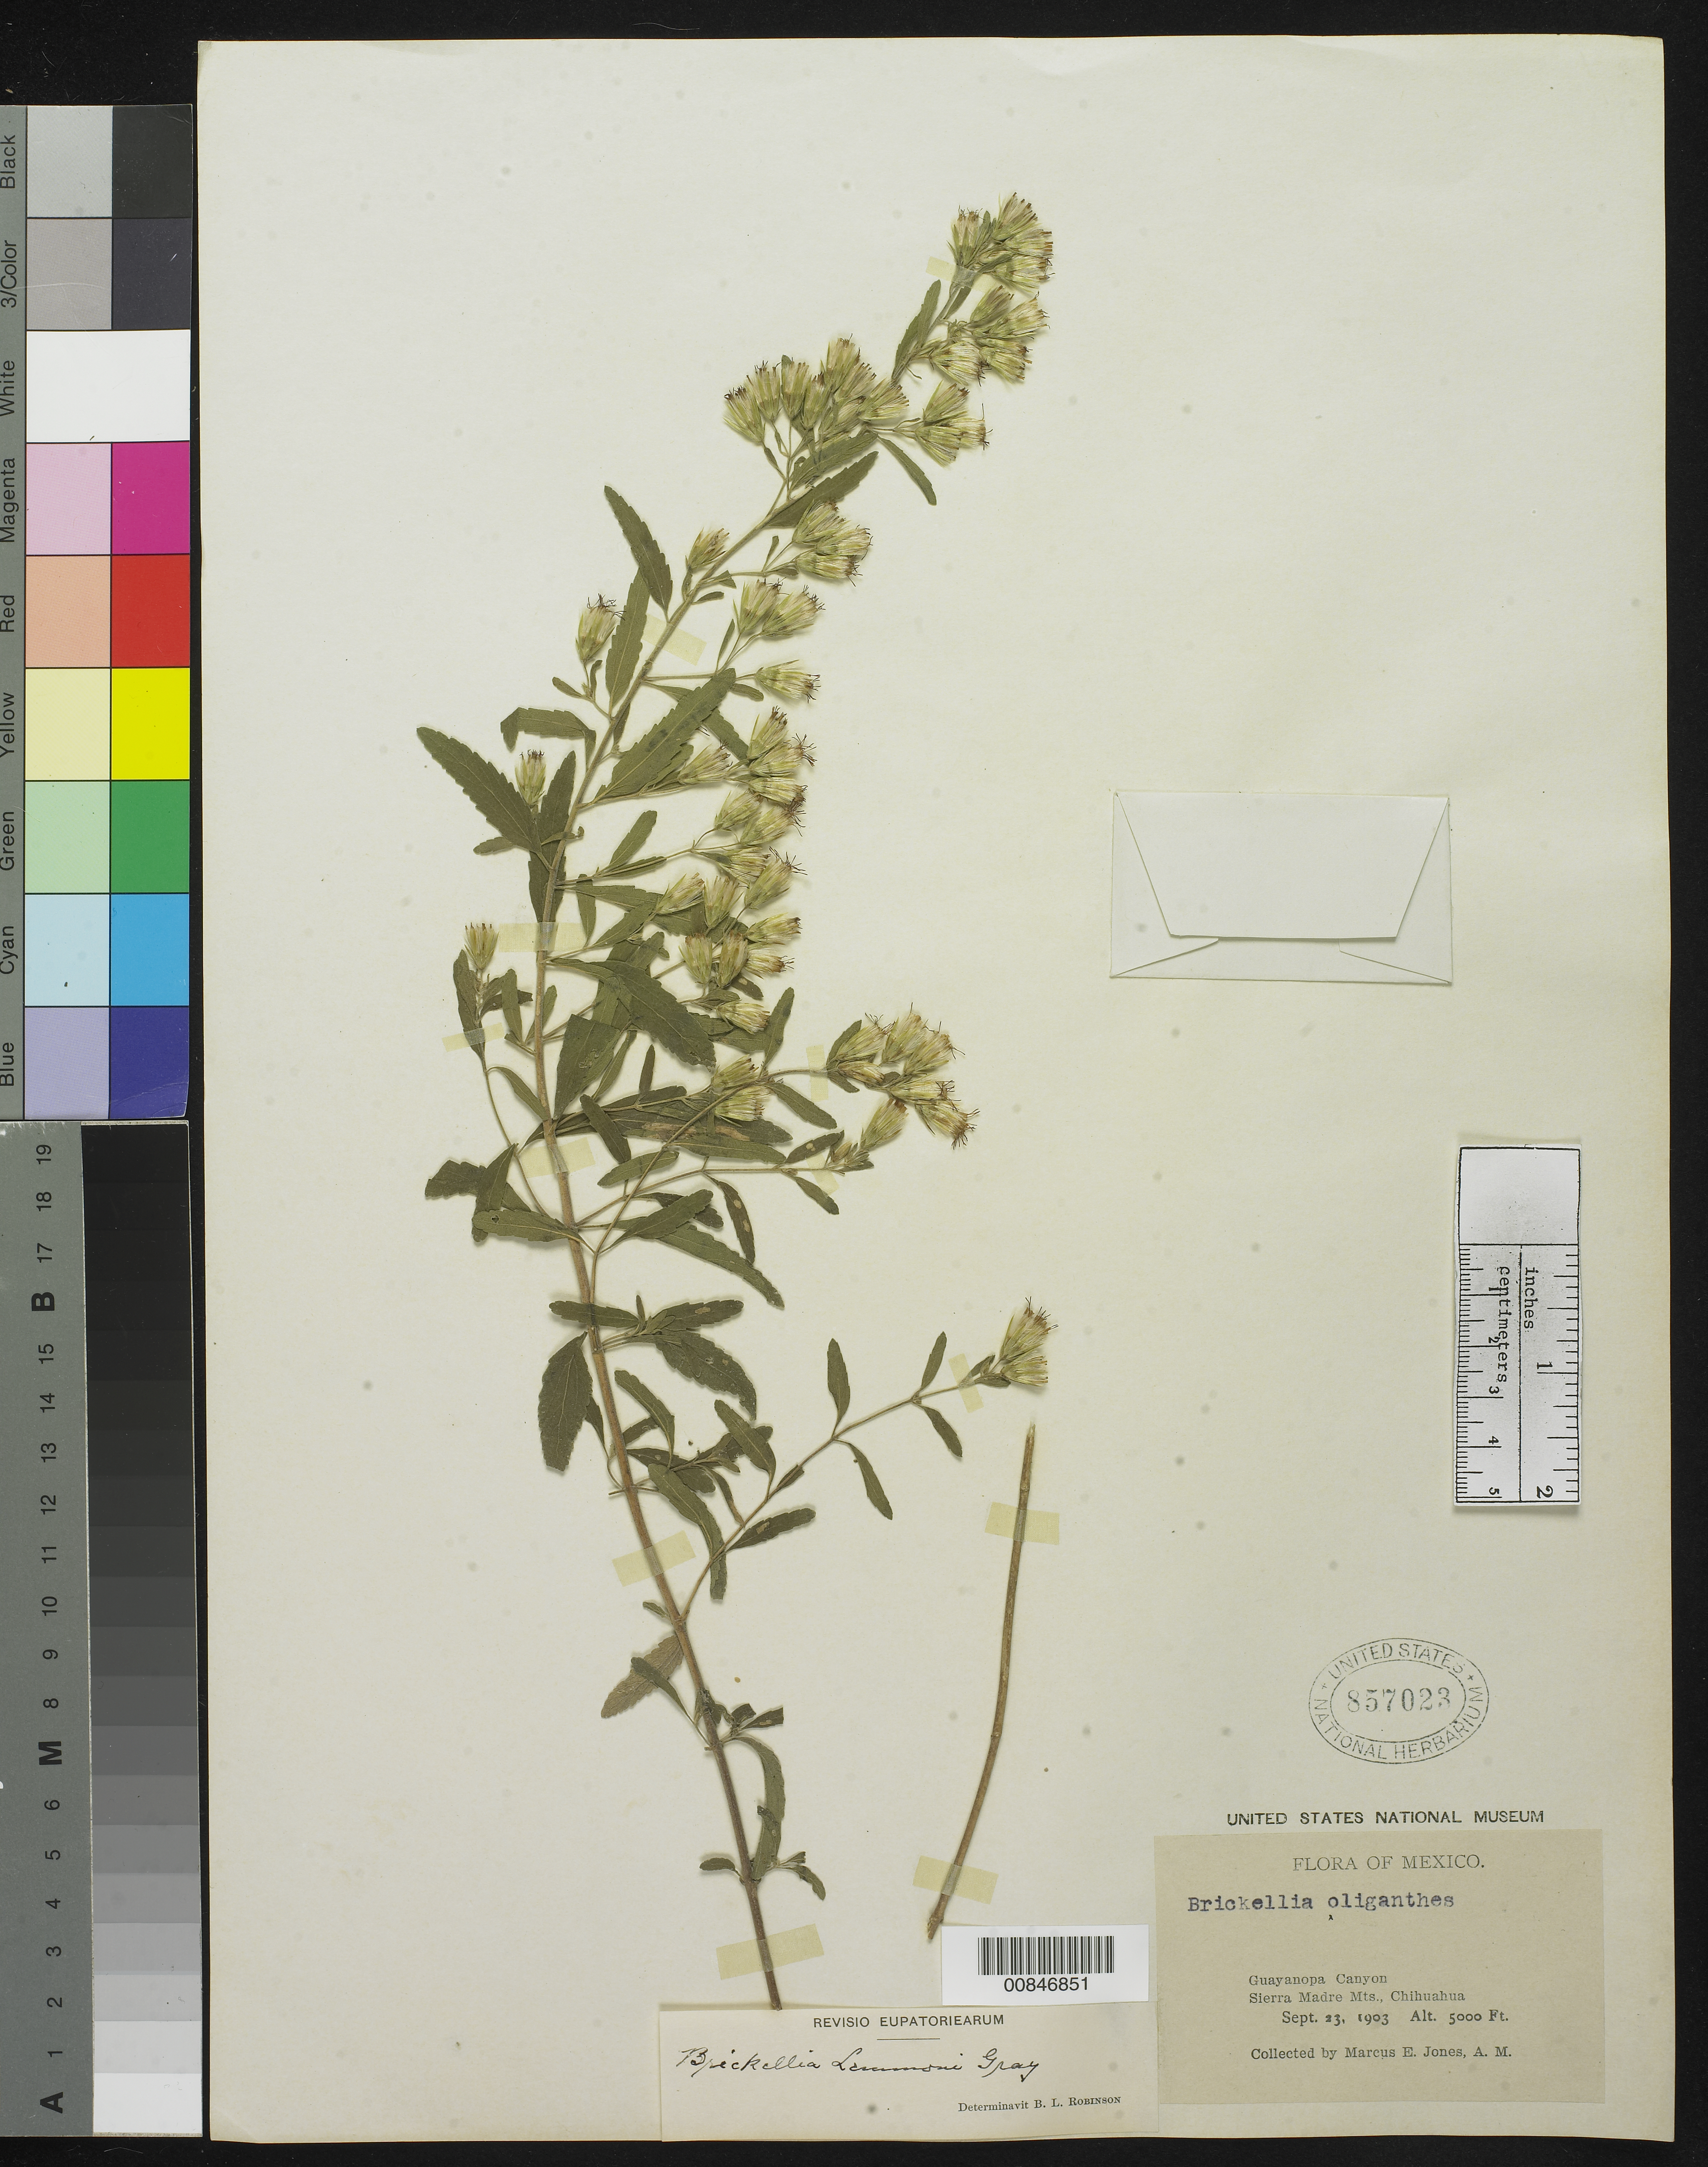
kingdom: Plantae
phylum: Tracheophyta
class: Magnoliopsida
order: Asterales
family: Asteraceae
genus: Brickellia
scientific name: Brickellia lemmonii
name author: A. Gray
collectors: M. E. Jones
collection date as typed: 23 Sep 1903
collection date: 1903-09-23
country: Mexico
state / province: Chihuahua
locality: Guayanopa Canyon, Sierra Madre Mts., Chihuahua.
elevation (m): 1524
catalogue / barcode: US 857023